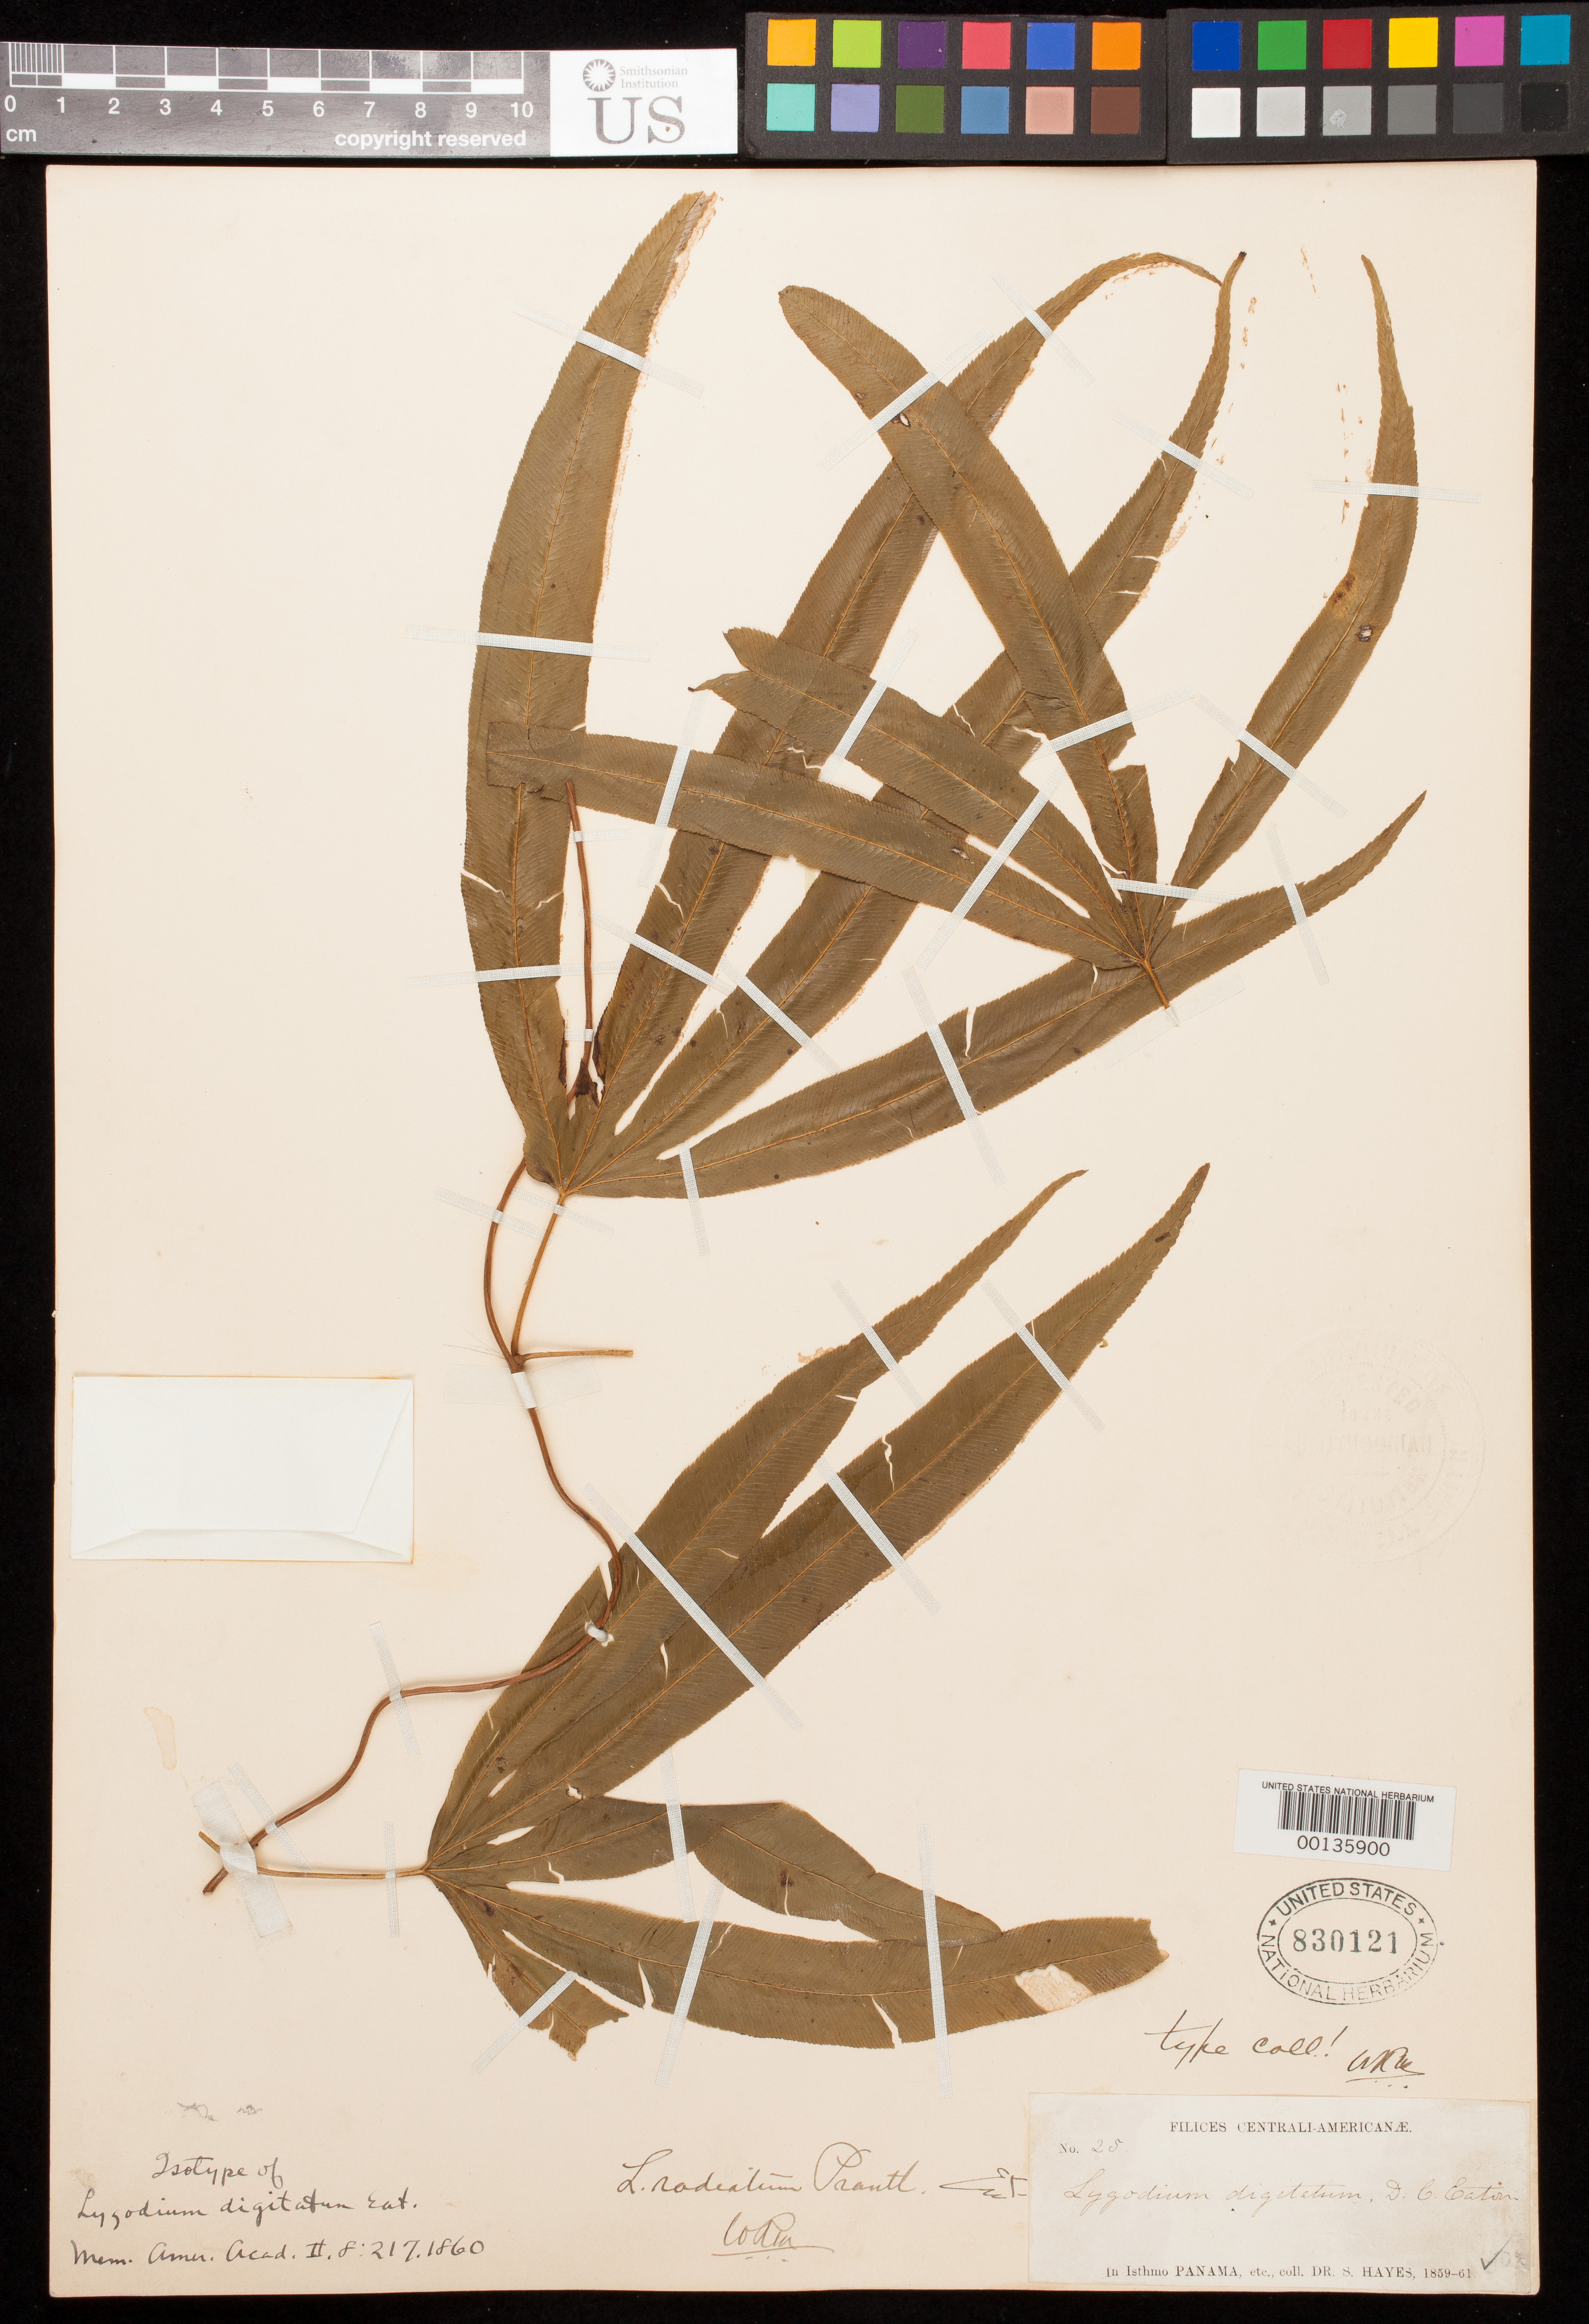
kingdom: Plantae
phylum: Tracheophyta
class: Polypodiopsida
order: Schizaeales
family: Lygodiaceae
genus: Lygodium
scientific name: Lygodium digitatum D.C. Eaton, nom. illeg.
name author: D.C. Eaton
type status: Syntype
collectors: S. Hayes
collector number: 25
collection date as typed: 1859 to -- --- 1861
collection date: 1859/1861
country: Panama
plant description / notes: Protologue, "Ad Gatun, in via ferrea Panamensi, Hayes, 25. Prope cataractum Truando, Novae Granadae, Schott, 77"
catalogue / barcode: US 830121